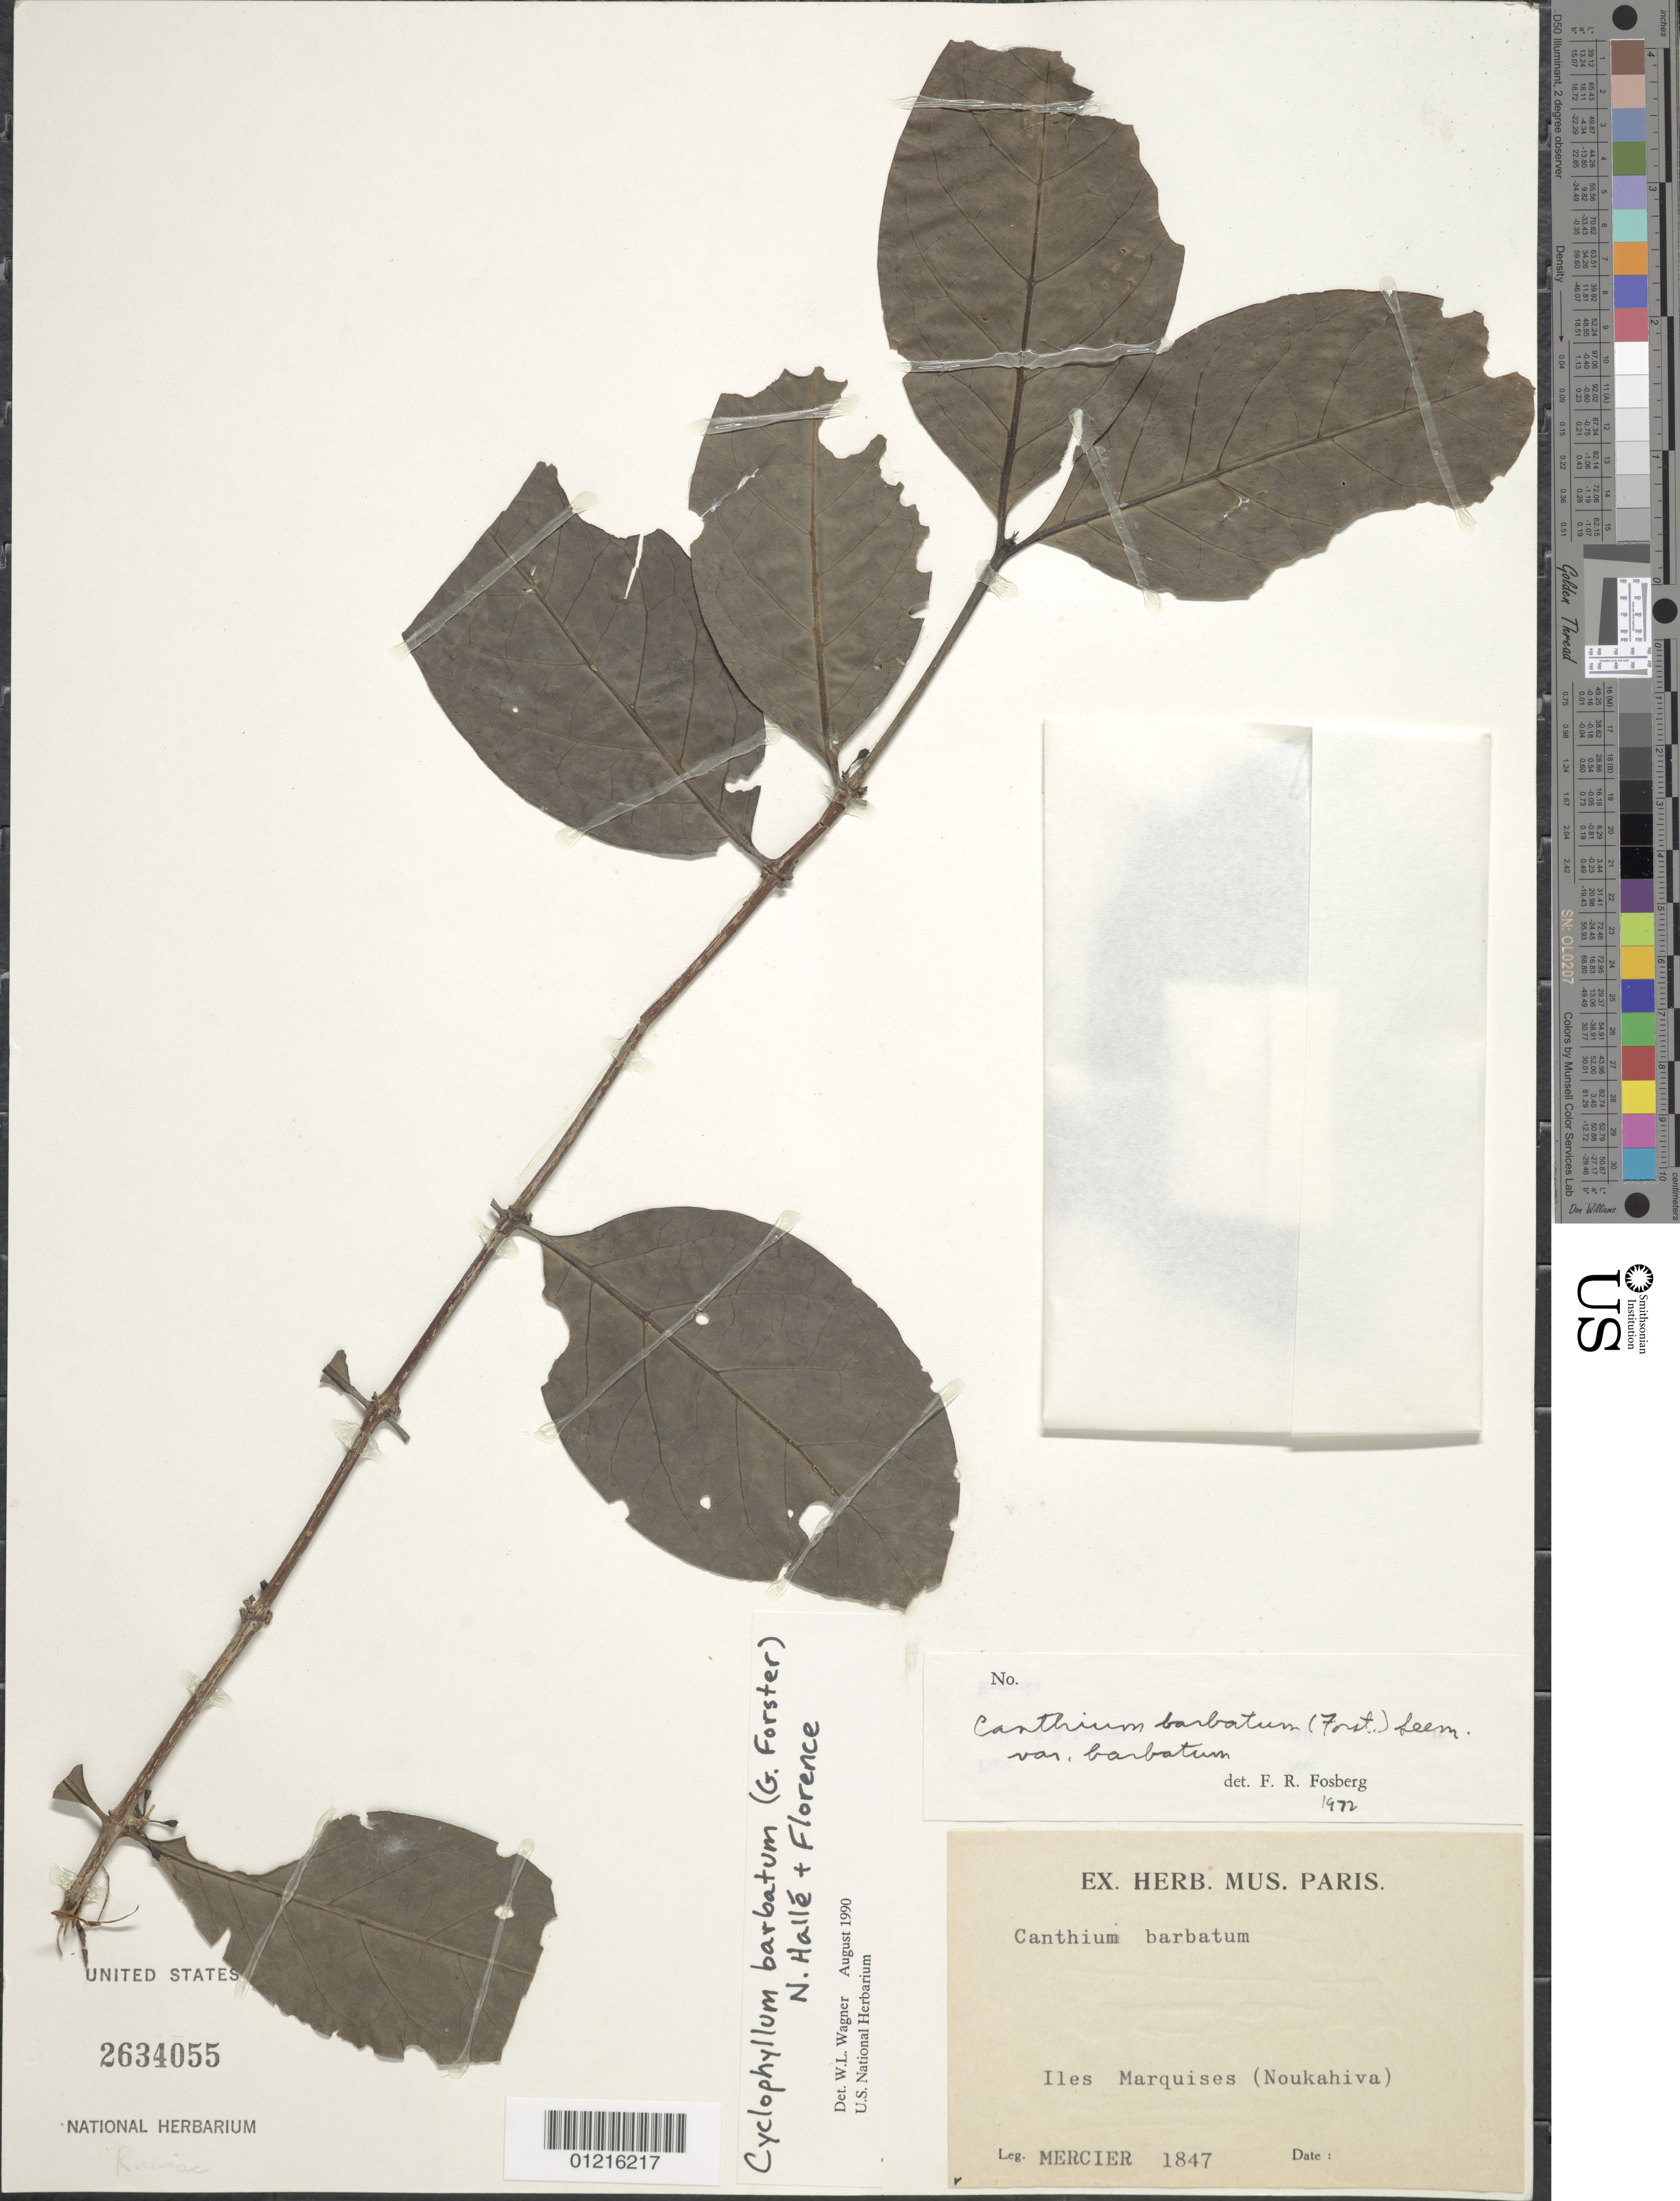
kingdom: Plantae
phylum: Tracheophyta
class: Magnoliopsida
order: Gentianales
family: Rubiaceae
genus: Cyclophyllum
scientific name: Cyclophyllum barbatum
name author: (G. Forst.) N. Hallé & J. Florence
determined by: Wagner, W. L., (BOT), Smithsonian Institution - National Museum of Natural History (UNITED STATES)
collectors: M. Mercier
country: French Polynesia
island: Nuku Hiva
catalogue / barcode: US 2634055